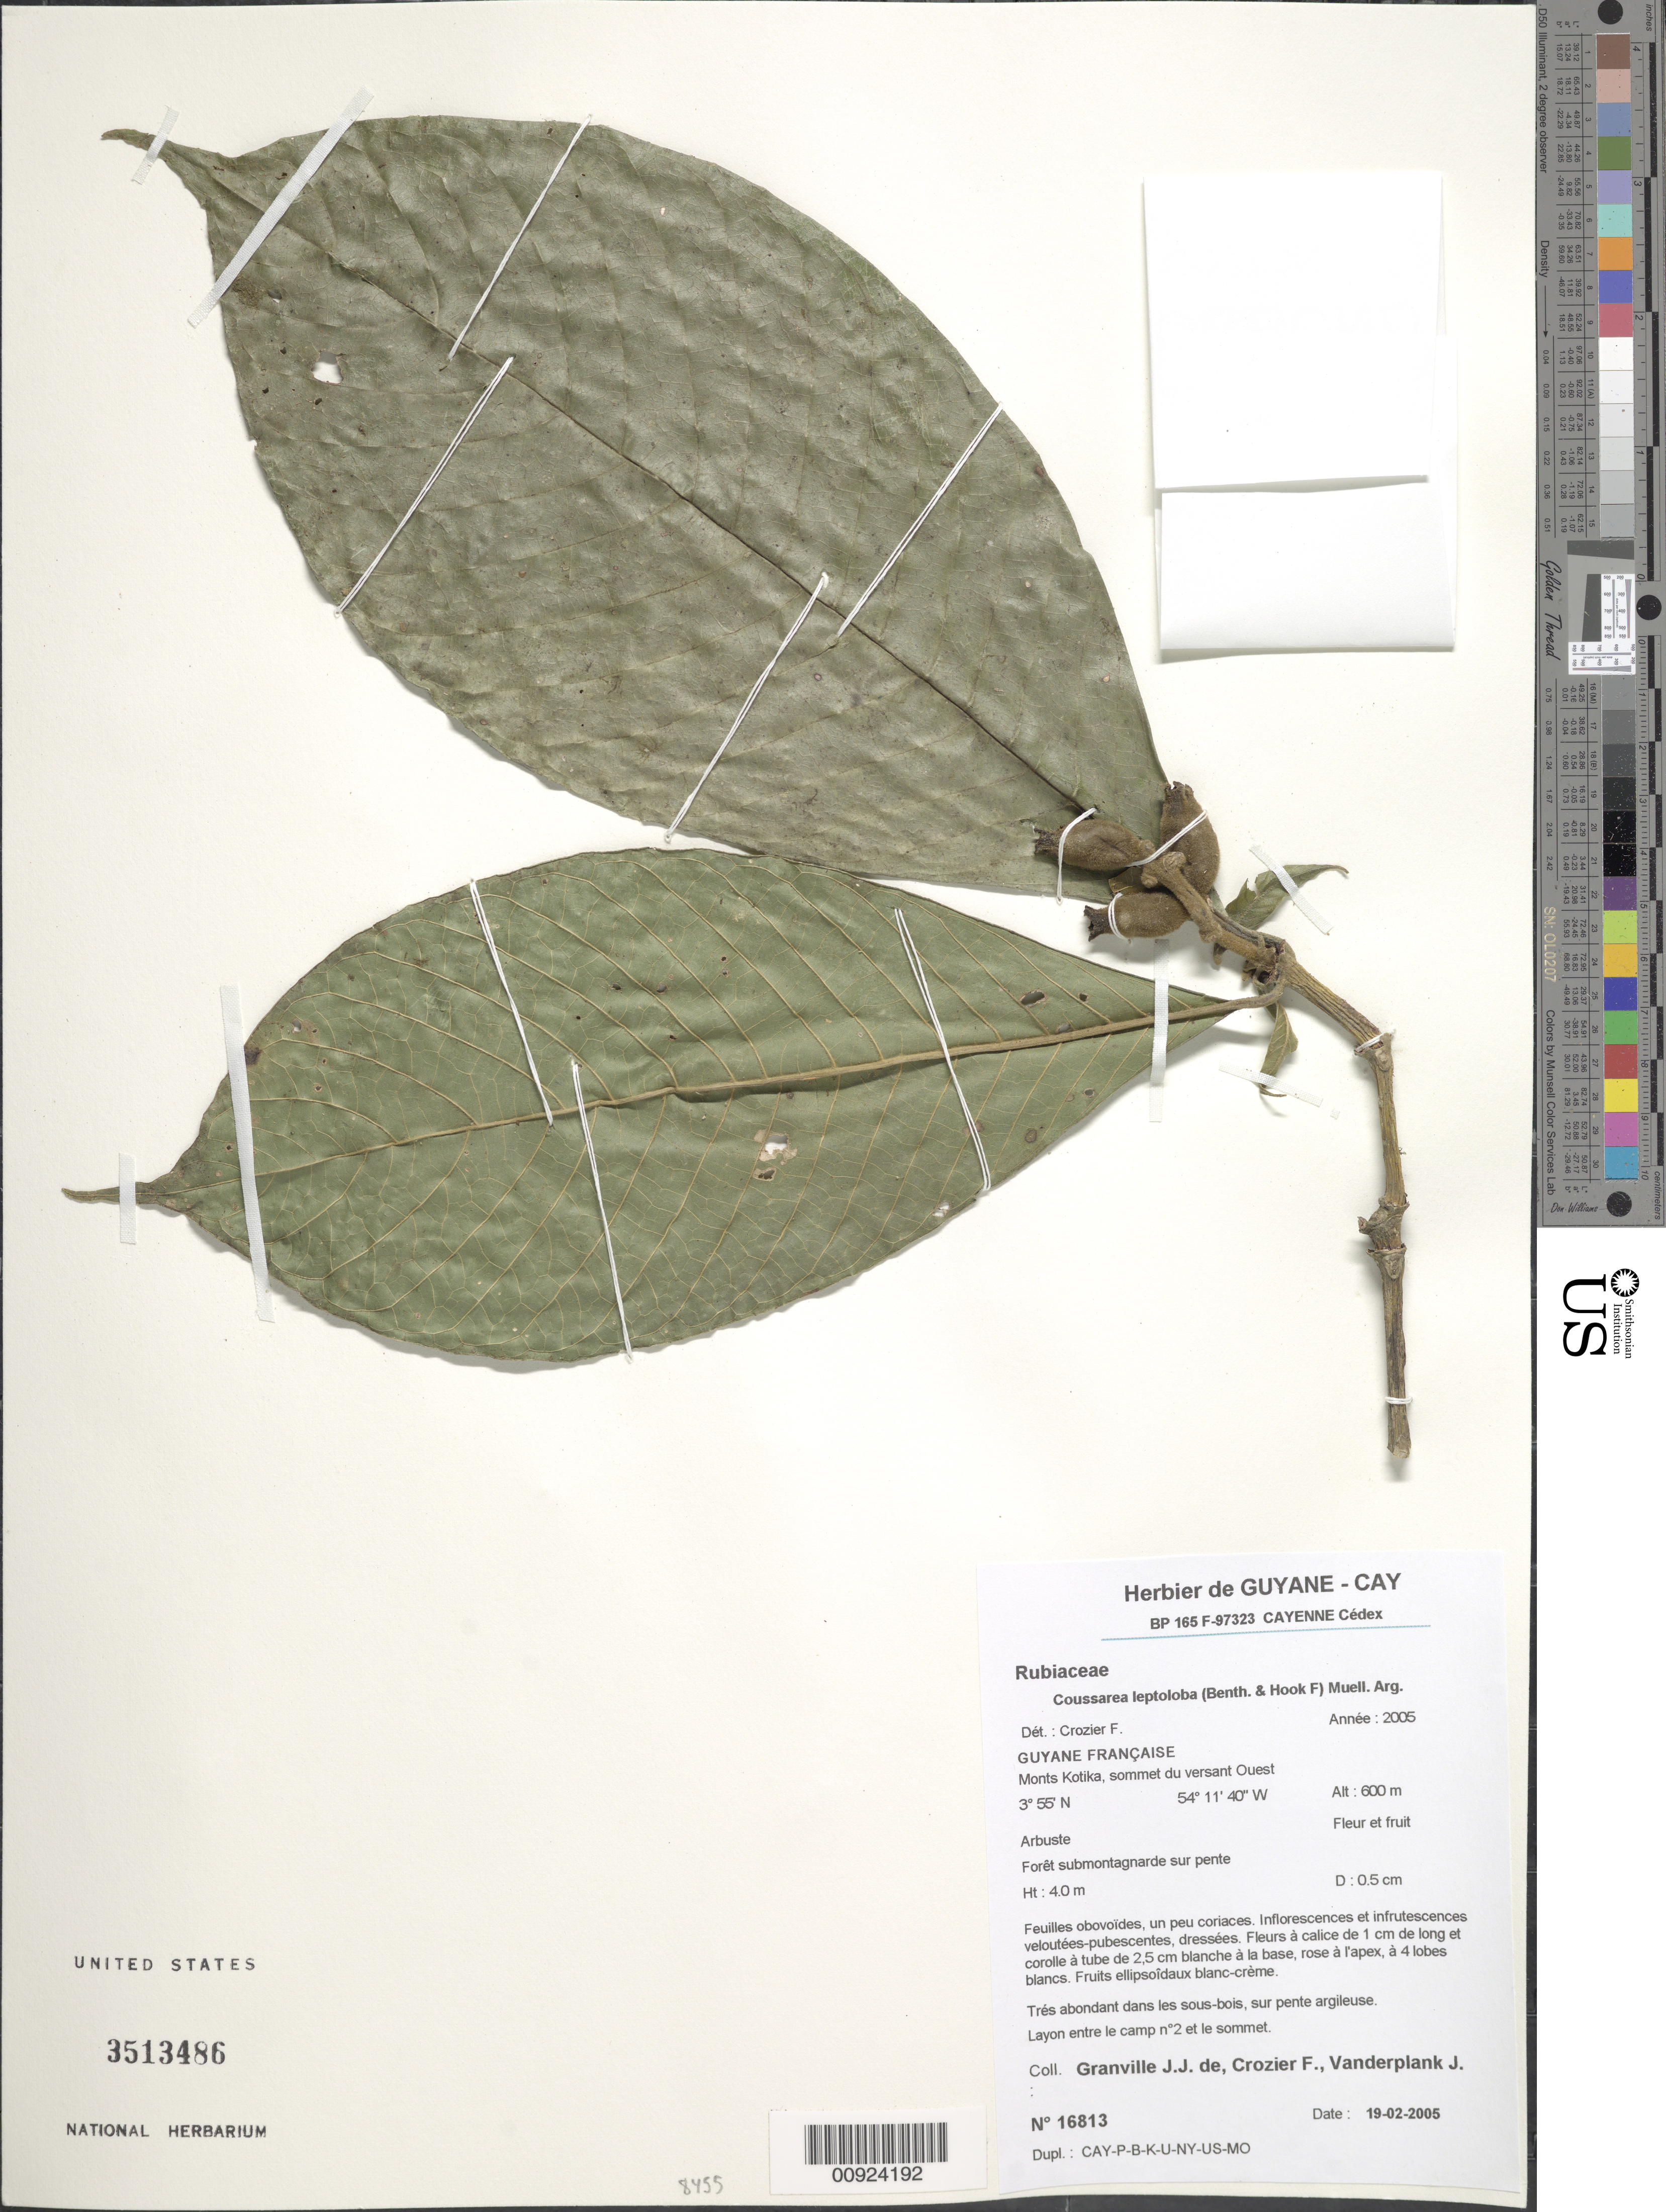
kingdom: Plantae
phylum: Tracheophyta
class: Magnoliopsida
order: Gentianales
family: Rubiaceae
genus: Coussarea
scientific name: Coussarea leptoloba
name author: (Spreng. ex Benth. & Hook. f.) Müll. Arg.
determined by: Crozier, F.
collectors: J.-J. de Granville, F. Crozier & J. Vanderplank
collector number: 16813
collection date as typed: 19-Feb-05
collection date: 2005-02-19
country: French Guiana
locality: Monts Kotika, sommet du versant Ouest; layon entre le camp nº2 et le sommet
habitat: Foret submontagnarde sur pente; sous-bois, sur pente argileuse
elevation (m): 600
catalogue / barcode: US 3513486